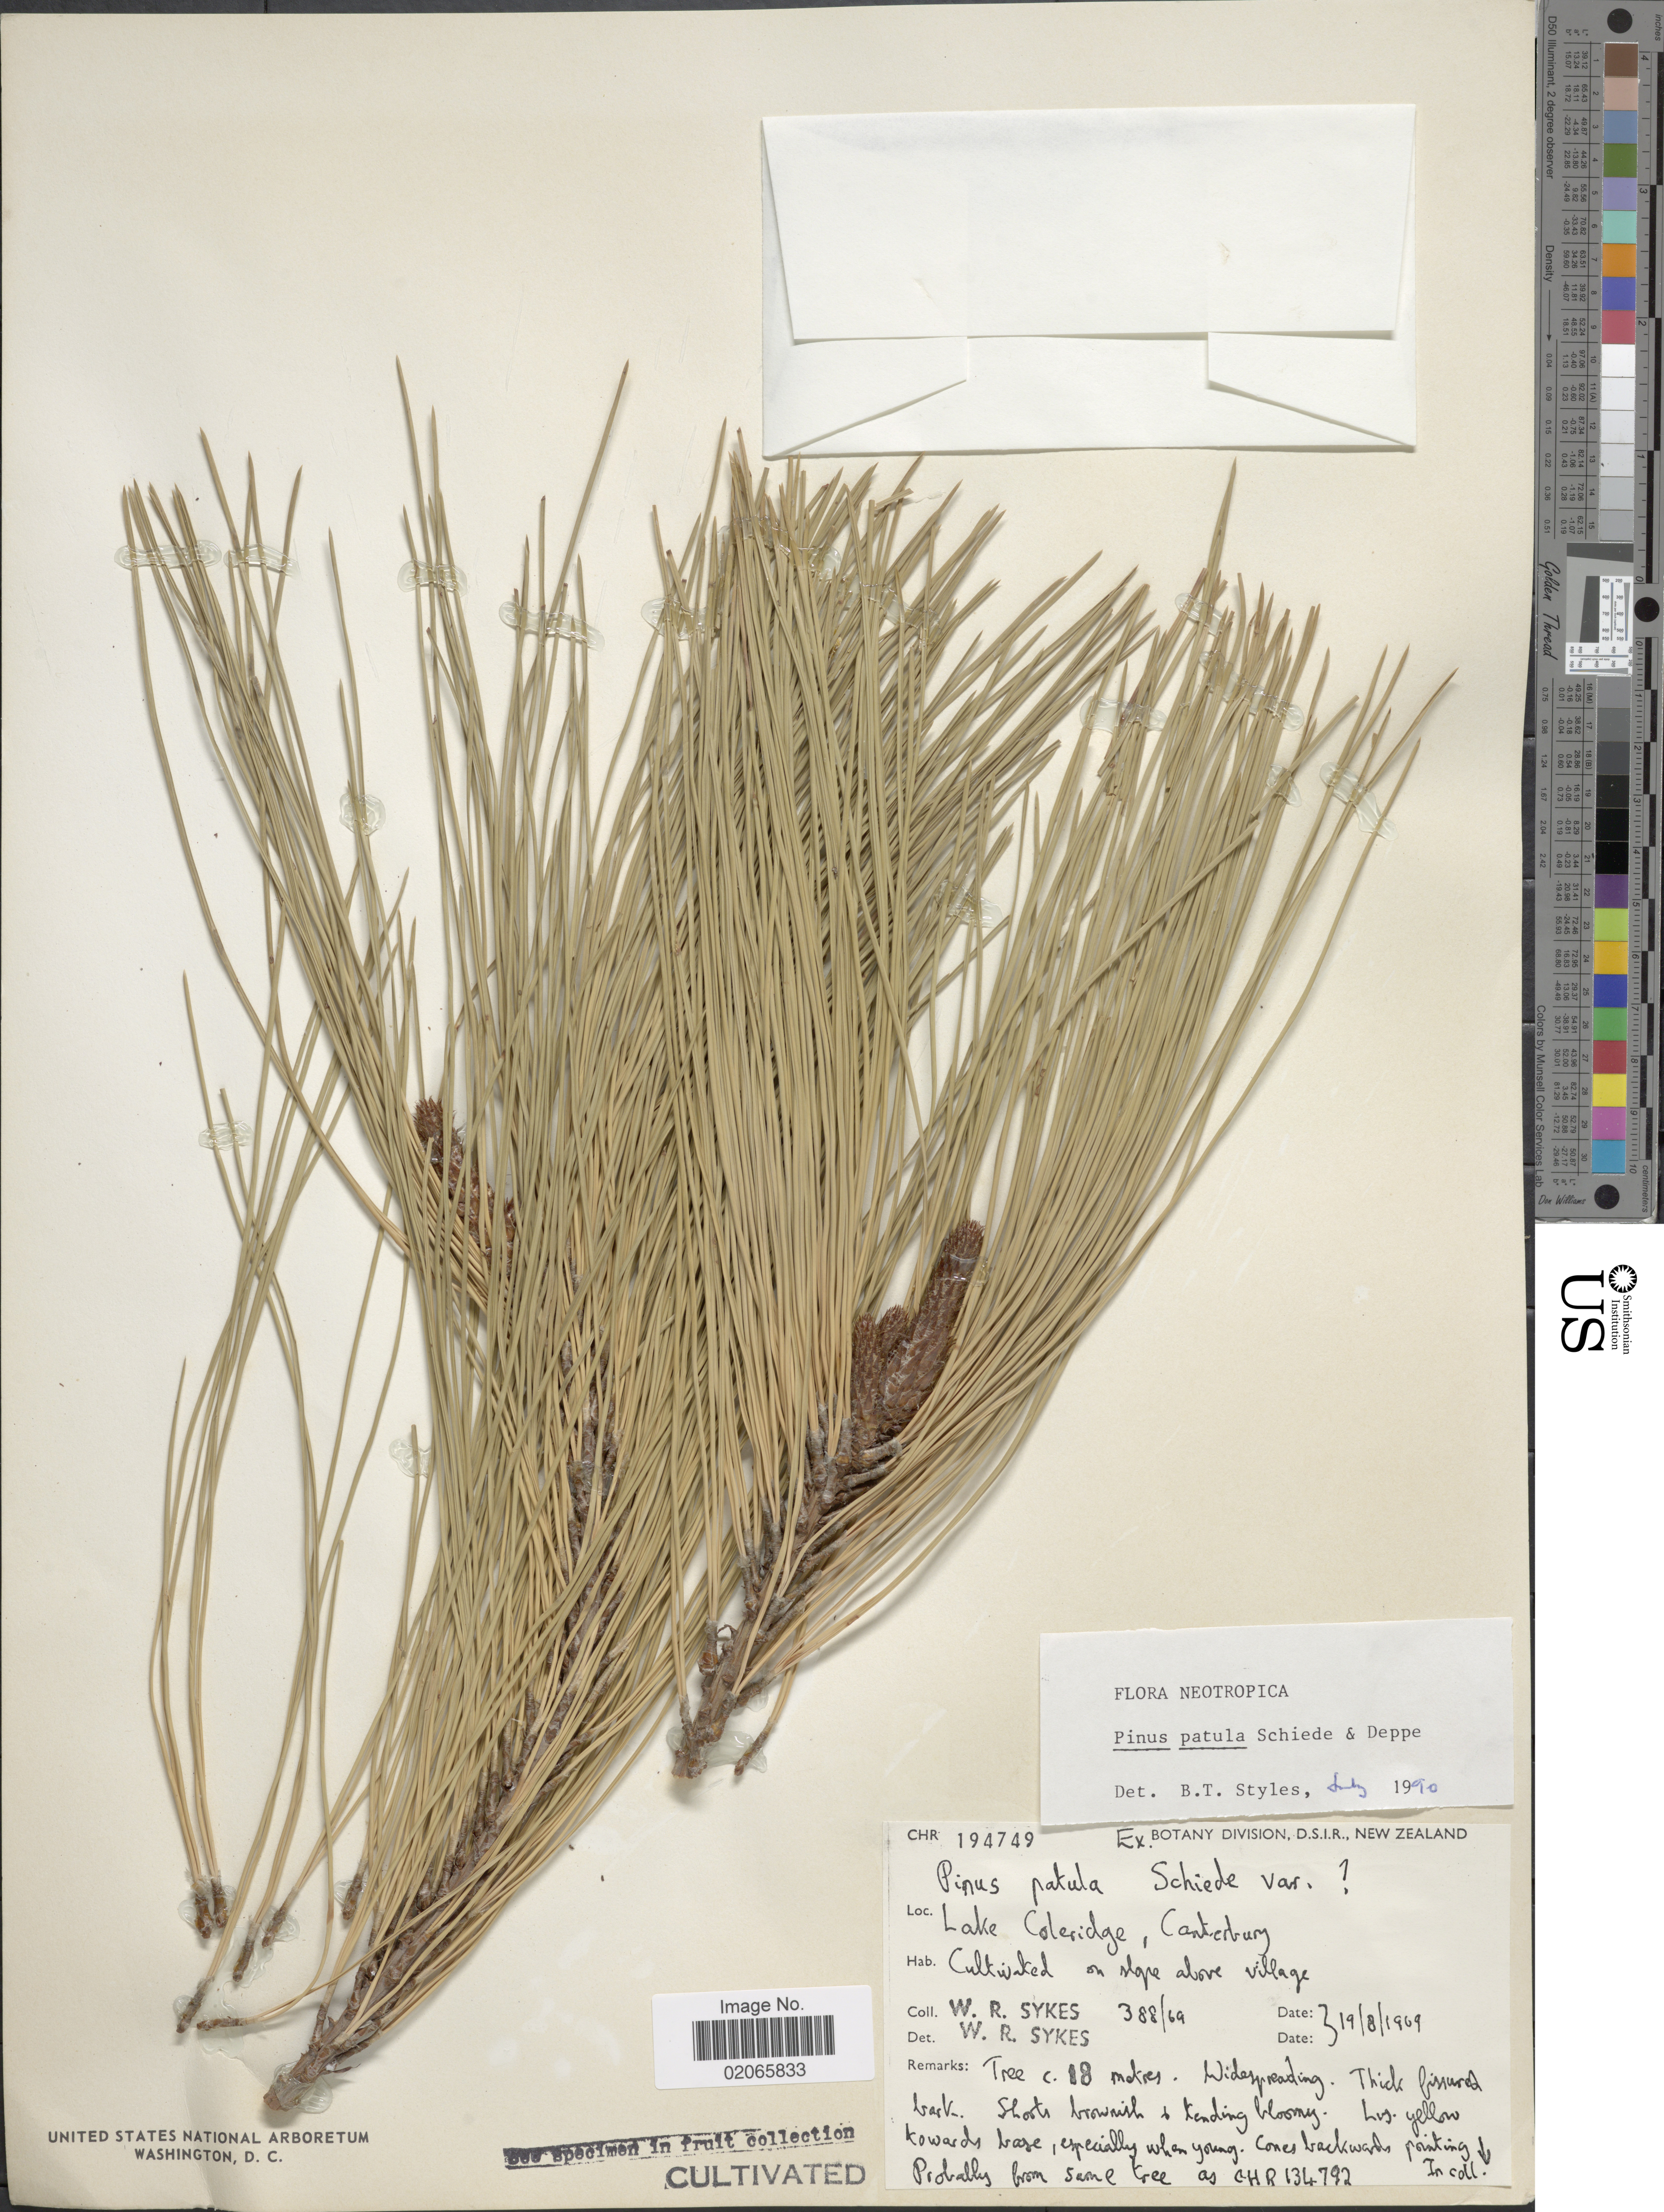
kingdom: Plantae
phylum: Tracheophyta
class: Pinopsida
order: Pinales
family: Pinaceae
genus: Pinus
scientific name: Pinus patula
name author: Schltdl. & Cham.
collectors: W. R. Sykes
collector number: CHR194749/388/69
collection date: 1969-08-19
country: New Zealand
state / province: Canterbury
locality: Lake Coleridge, Canterbury